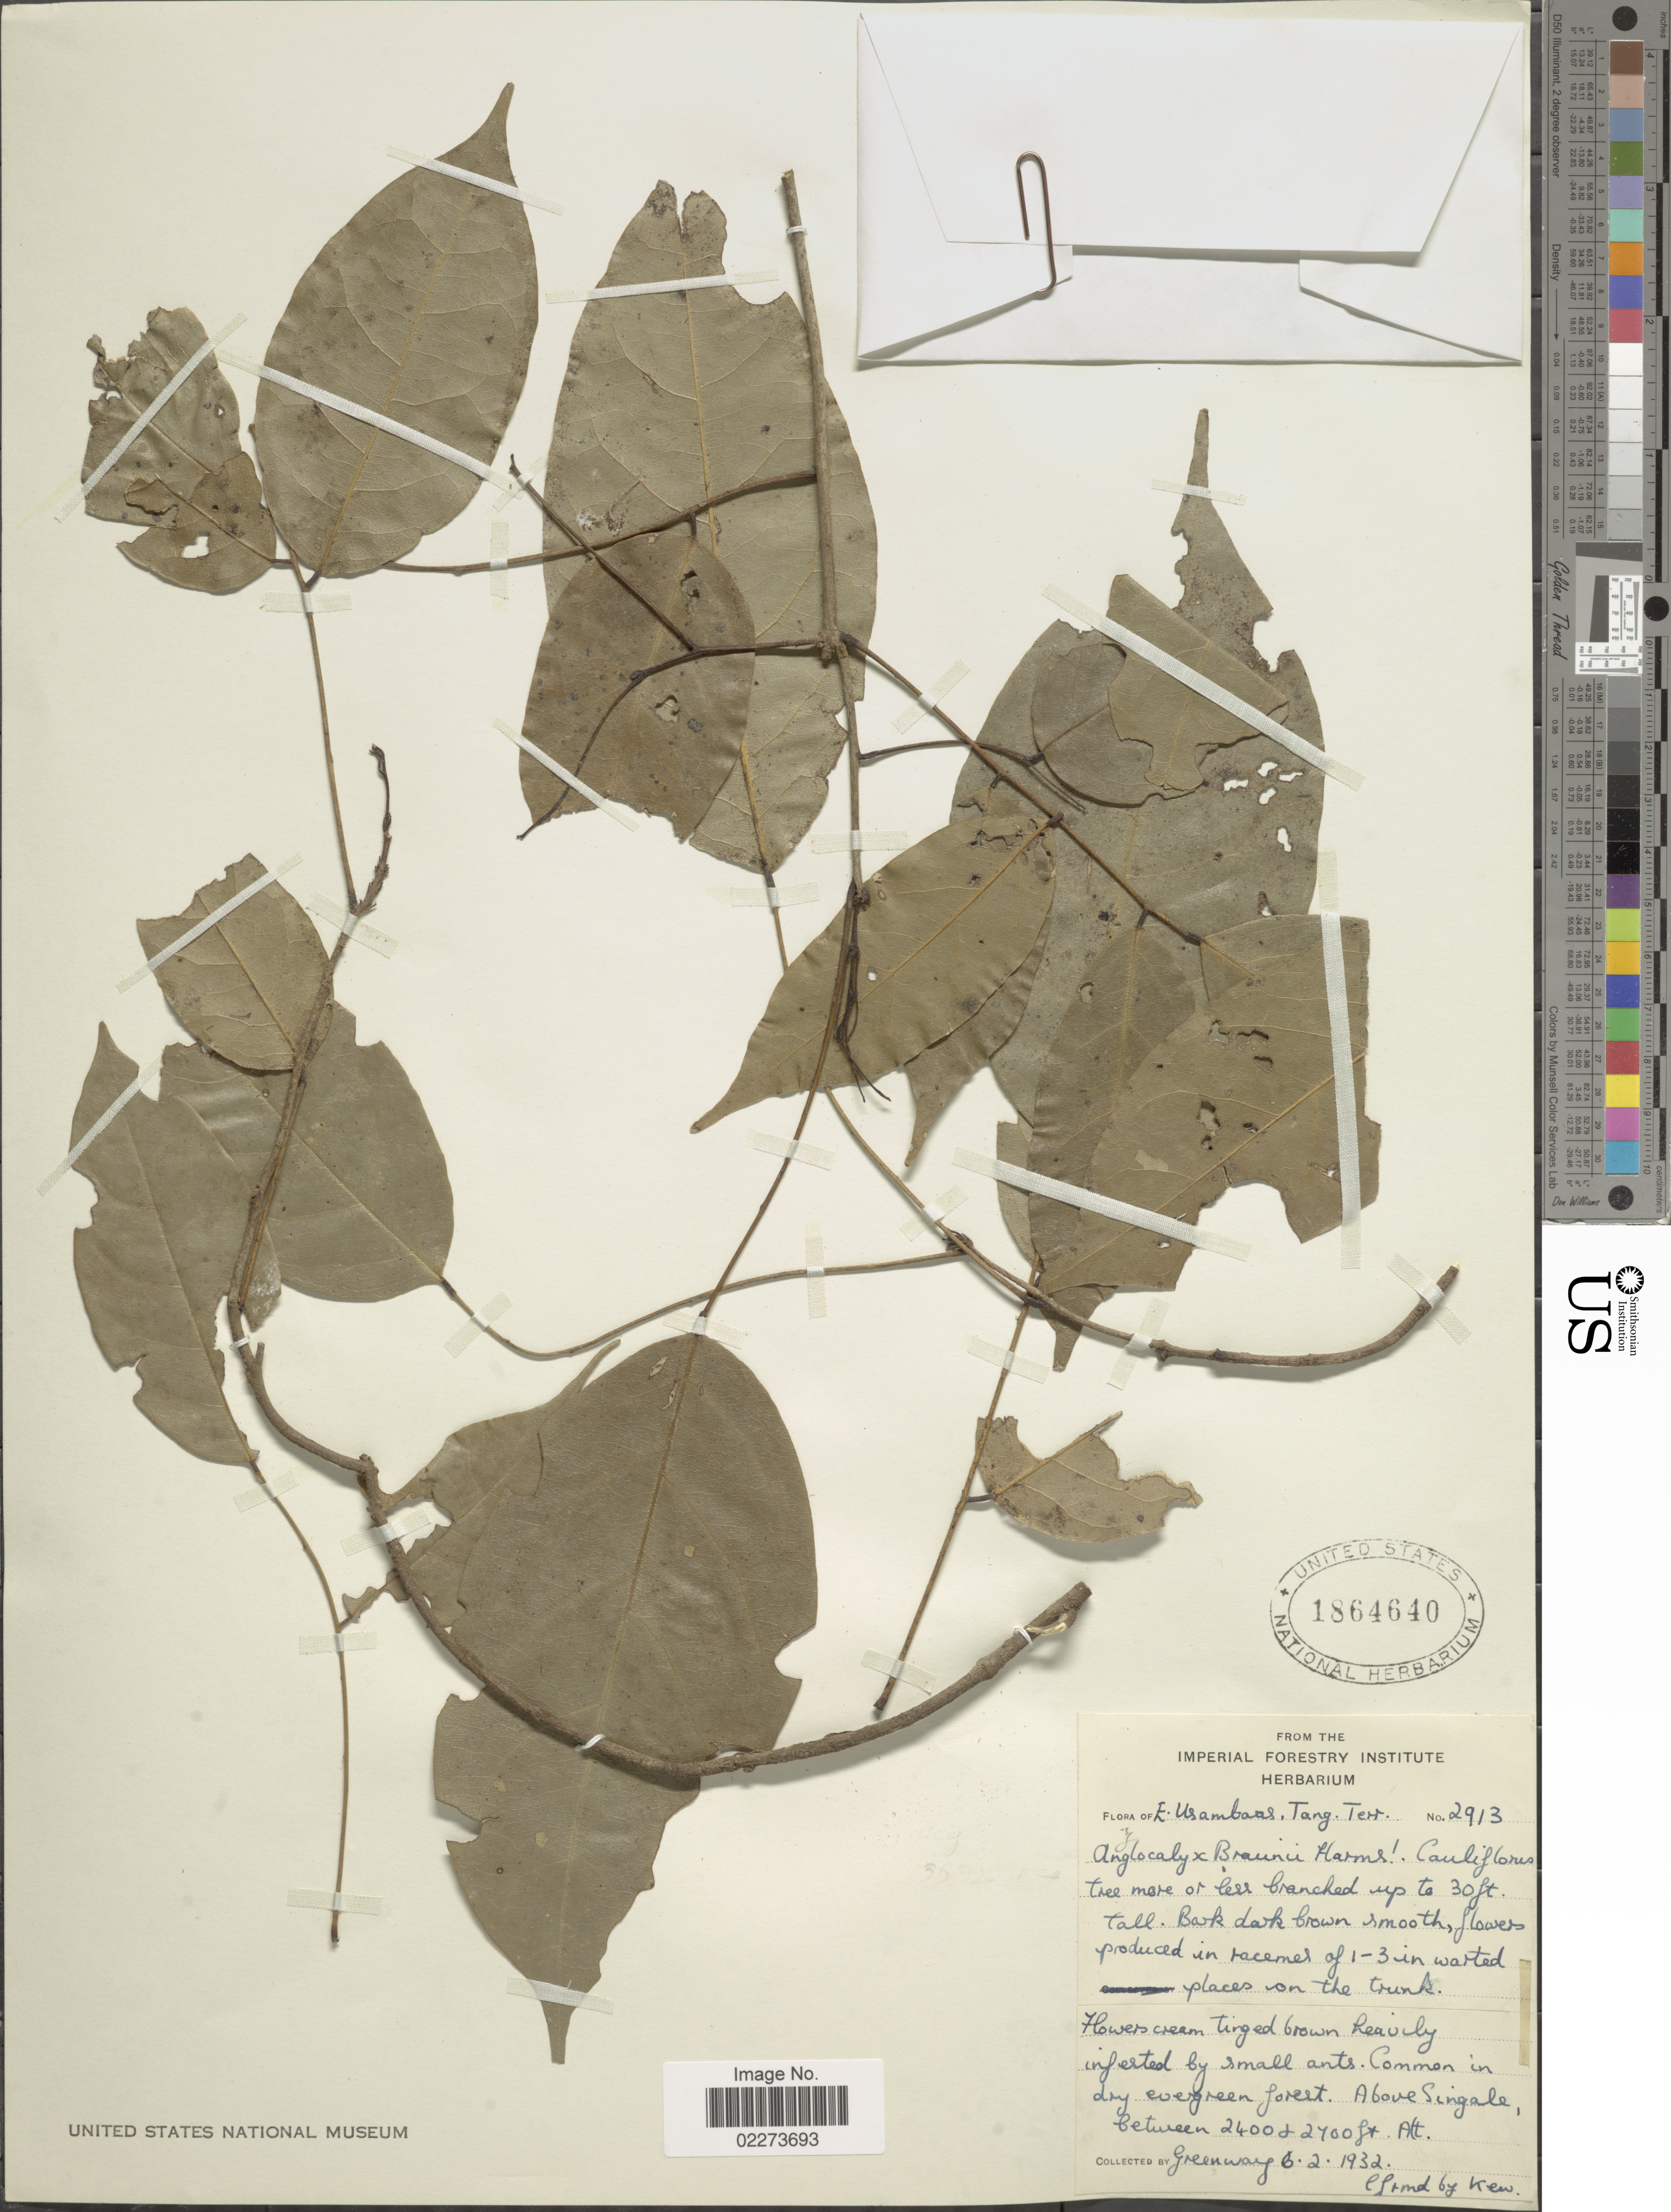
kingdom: Plantae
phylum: Tracheophyta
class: Magnoliopsida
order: Fabales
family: Fabaceae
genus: Angylocalyx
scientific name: Angylocalyx braunii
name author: Harms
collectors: Greenway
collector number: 2913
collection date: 1932-02-06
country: Tanzania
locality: E. Usambaas, Tang. Terr. Above Singale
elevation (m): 732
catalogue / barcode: US 1864640